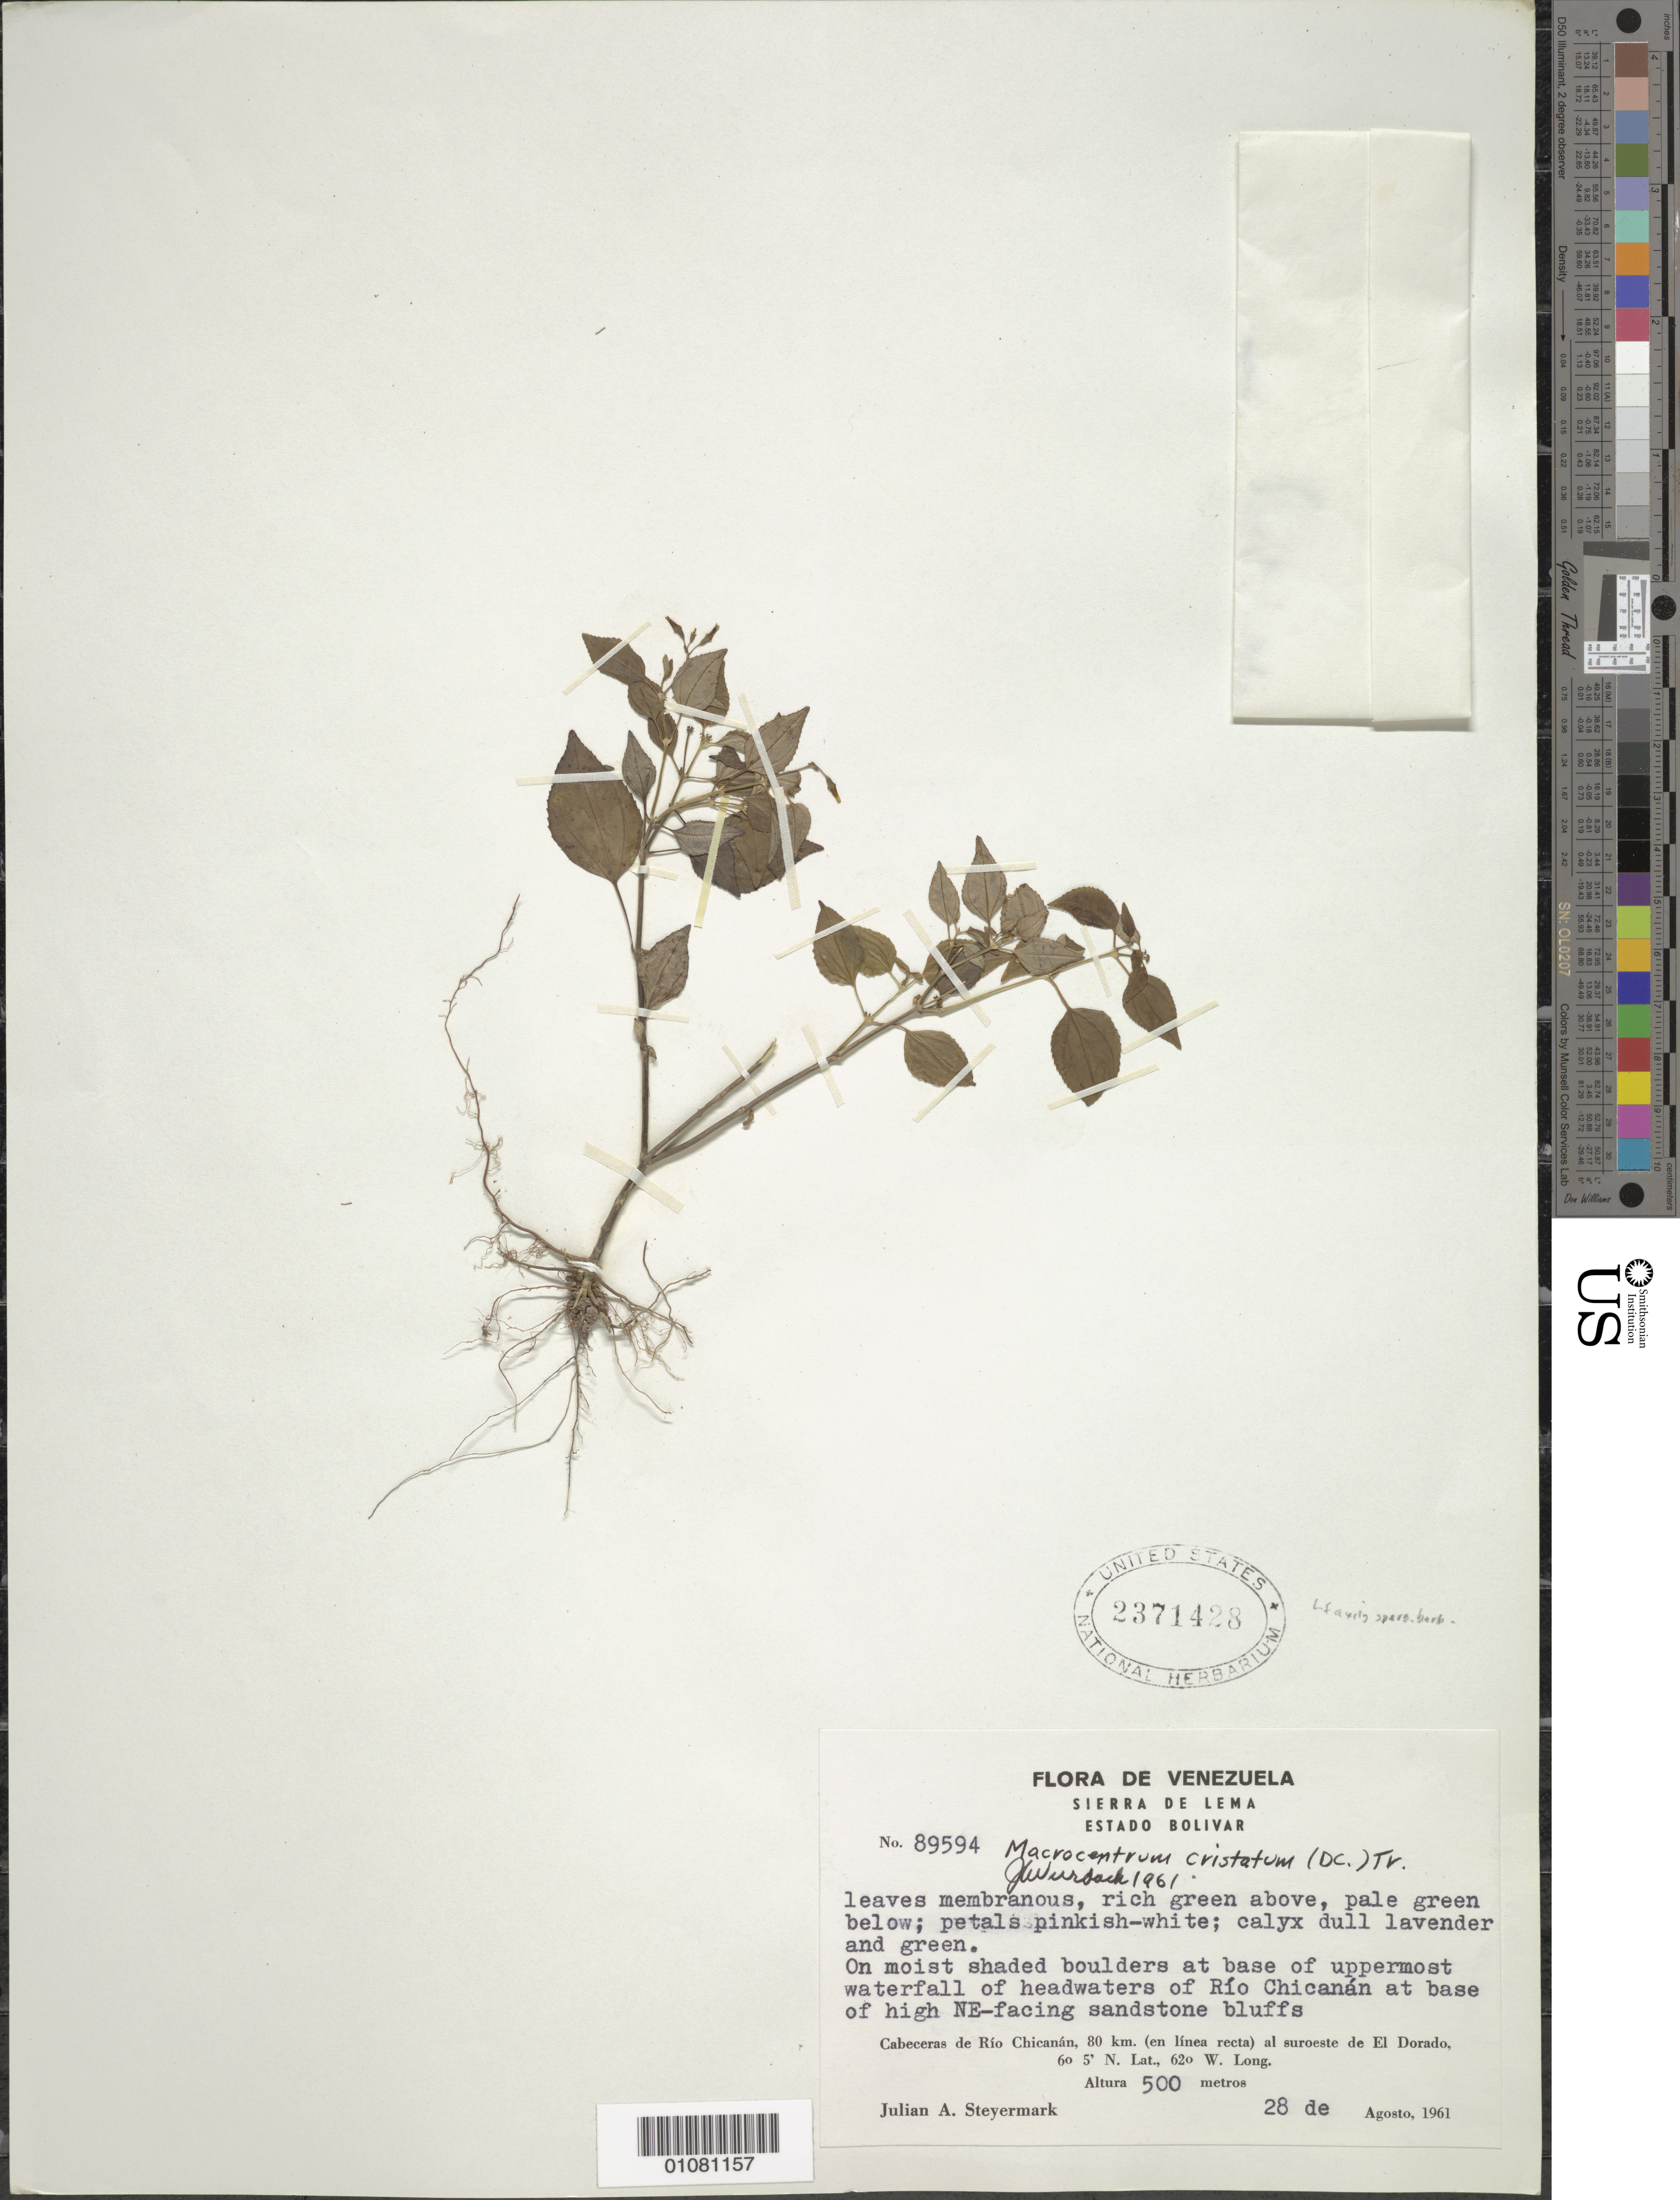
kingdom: Plantae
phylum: Tracheophyta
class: Magnoliopsida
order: Myrtales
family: Melastomataceae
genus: Macrocentrum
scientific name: Macrocentrum cristatum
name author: (DC.) Triana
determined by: Wurdack, John J., (US), US (UNITED STATES)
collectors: J. Steyermark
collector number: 89594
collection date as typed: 28-Aug-61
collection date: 1961-08-28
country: Venezuela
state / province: Bolívar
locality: Sierra de Lema, Cabeceras de Río Chicanán, 80 km in straight line to SW of El Dorado; base of uppermost waterfall of headwaters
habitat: Moist shaded boulders at base of upper waterfall; at base of high NE-facing sandstone bluffs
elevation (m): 500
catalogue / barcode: US 2371428